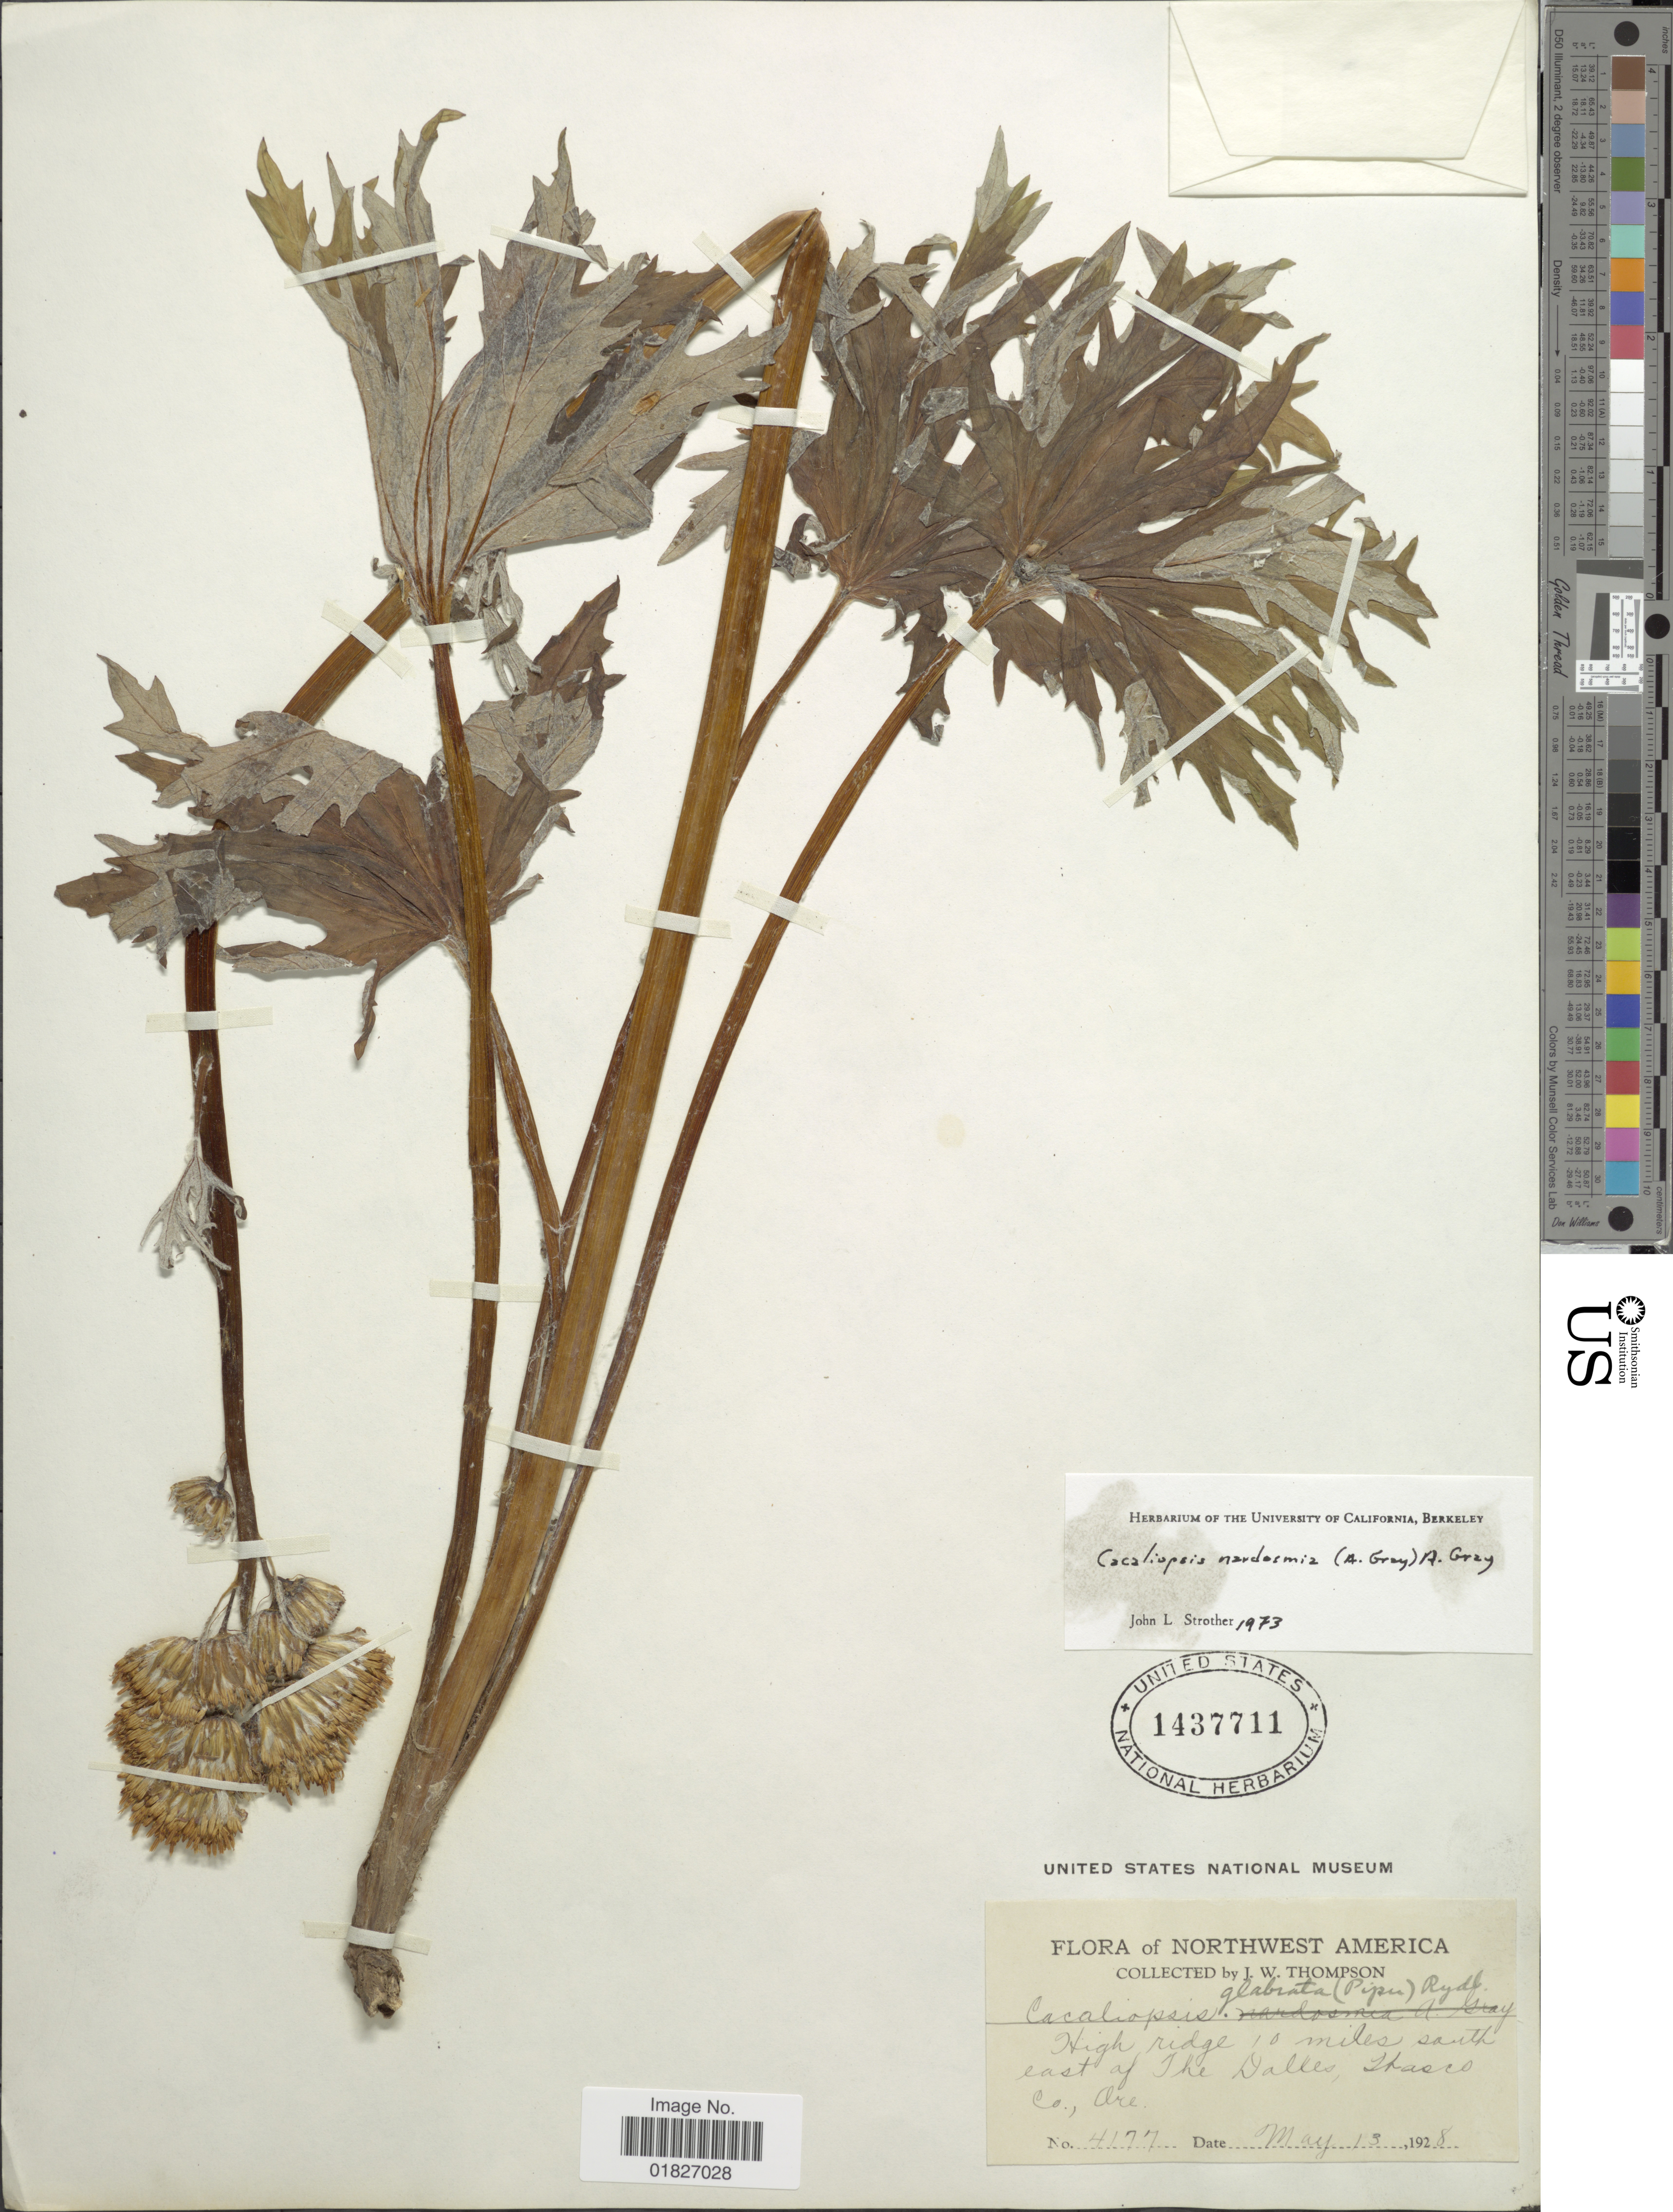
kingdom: Plantae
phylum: Tracheophyta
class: Magnoliopsida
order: Asterales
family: Asteraceae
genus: Cacaliopsis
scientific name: Cacaliopsis nardosmia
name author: A. Gray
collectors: J. W. Thompson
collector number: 4177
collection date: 1928-05-13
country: United States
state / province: Oregon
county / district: Wasco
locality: Northwest America, 10 miles south east of The Dalles, Wasco Co., Ore.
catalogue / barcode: US 1437711